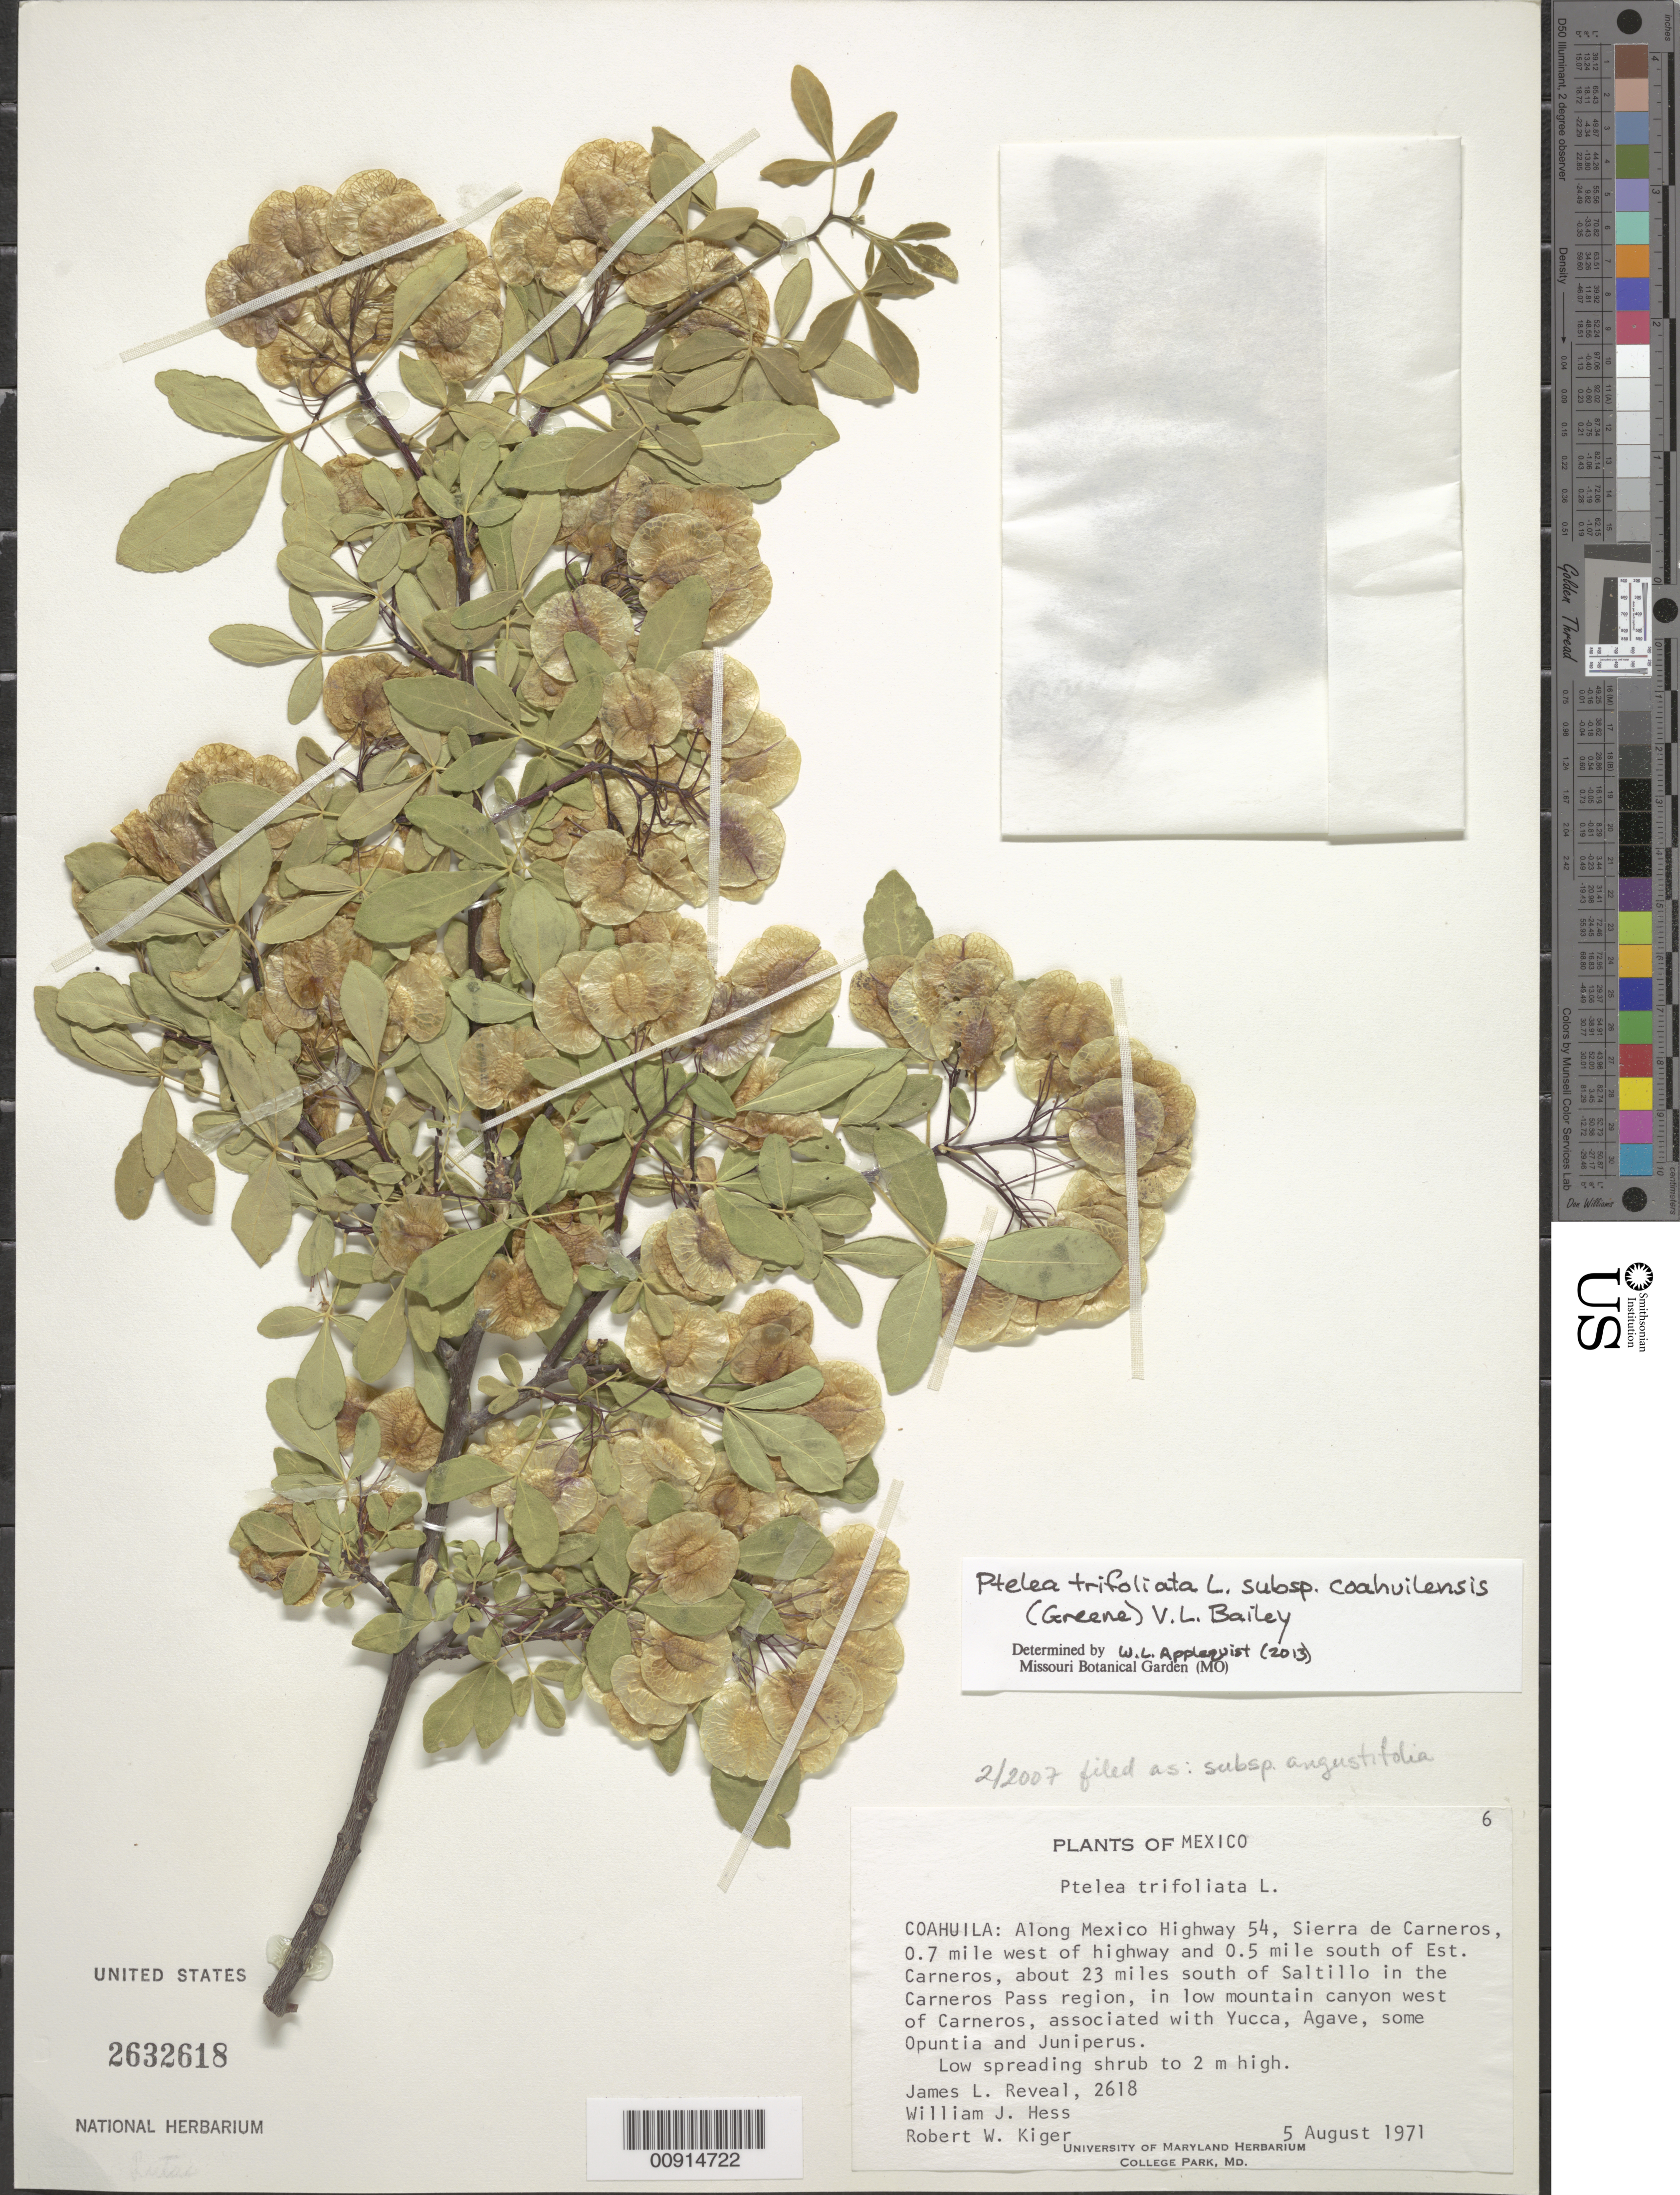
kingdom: Plantae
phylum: Tracheophyta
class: Magnoliopsida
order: Sapindales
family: Rutaceae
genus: Ptelea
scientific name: Ptelea trifoliata subsp. coahuilensis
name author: (Greene) V. L. Bailey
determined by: Applequist, W. L.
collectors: J. L. Reveal, W. Hess & R. Kiger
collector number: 2618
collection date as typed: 05 Aug 1971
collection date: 1971-08-05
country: Mexico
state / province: Coahuila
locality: Coahuila: Along Mexico Hwy. 54, Sierra de Carneros, 0.7 mile west of hwy. and 0.5 mile south of Est. Carneros, about 23 miles S of Saltillo in the Carneros Pass region. In low mountain canyon west of Carneros.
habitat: In low mountain canyon, associated with Yucca, Agave, some Opuntia and Juniperus.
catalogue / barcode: US 2632618